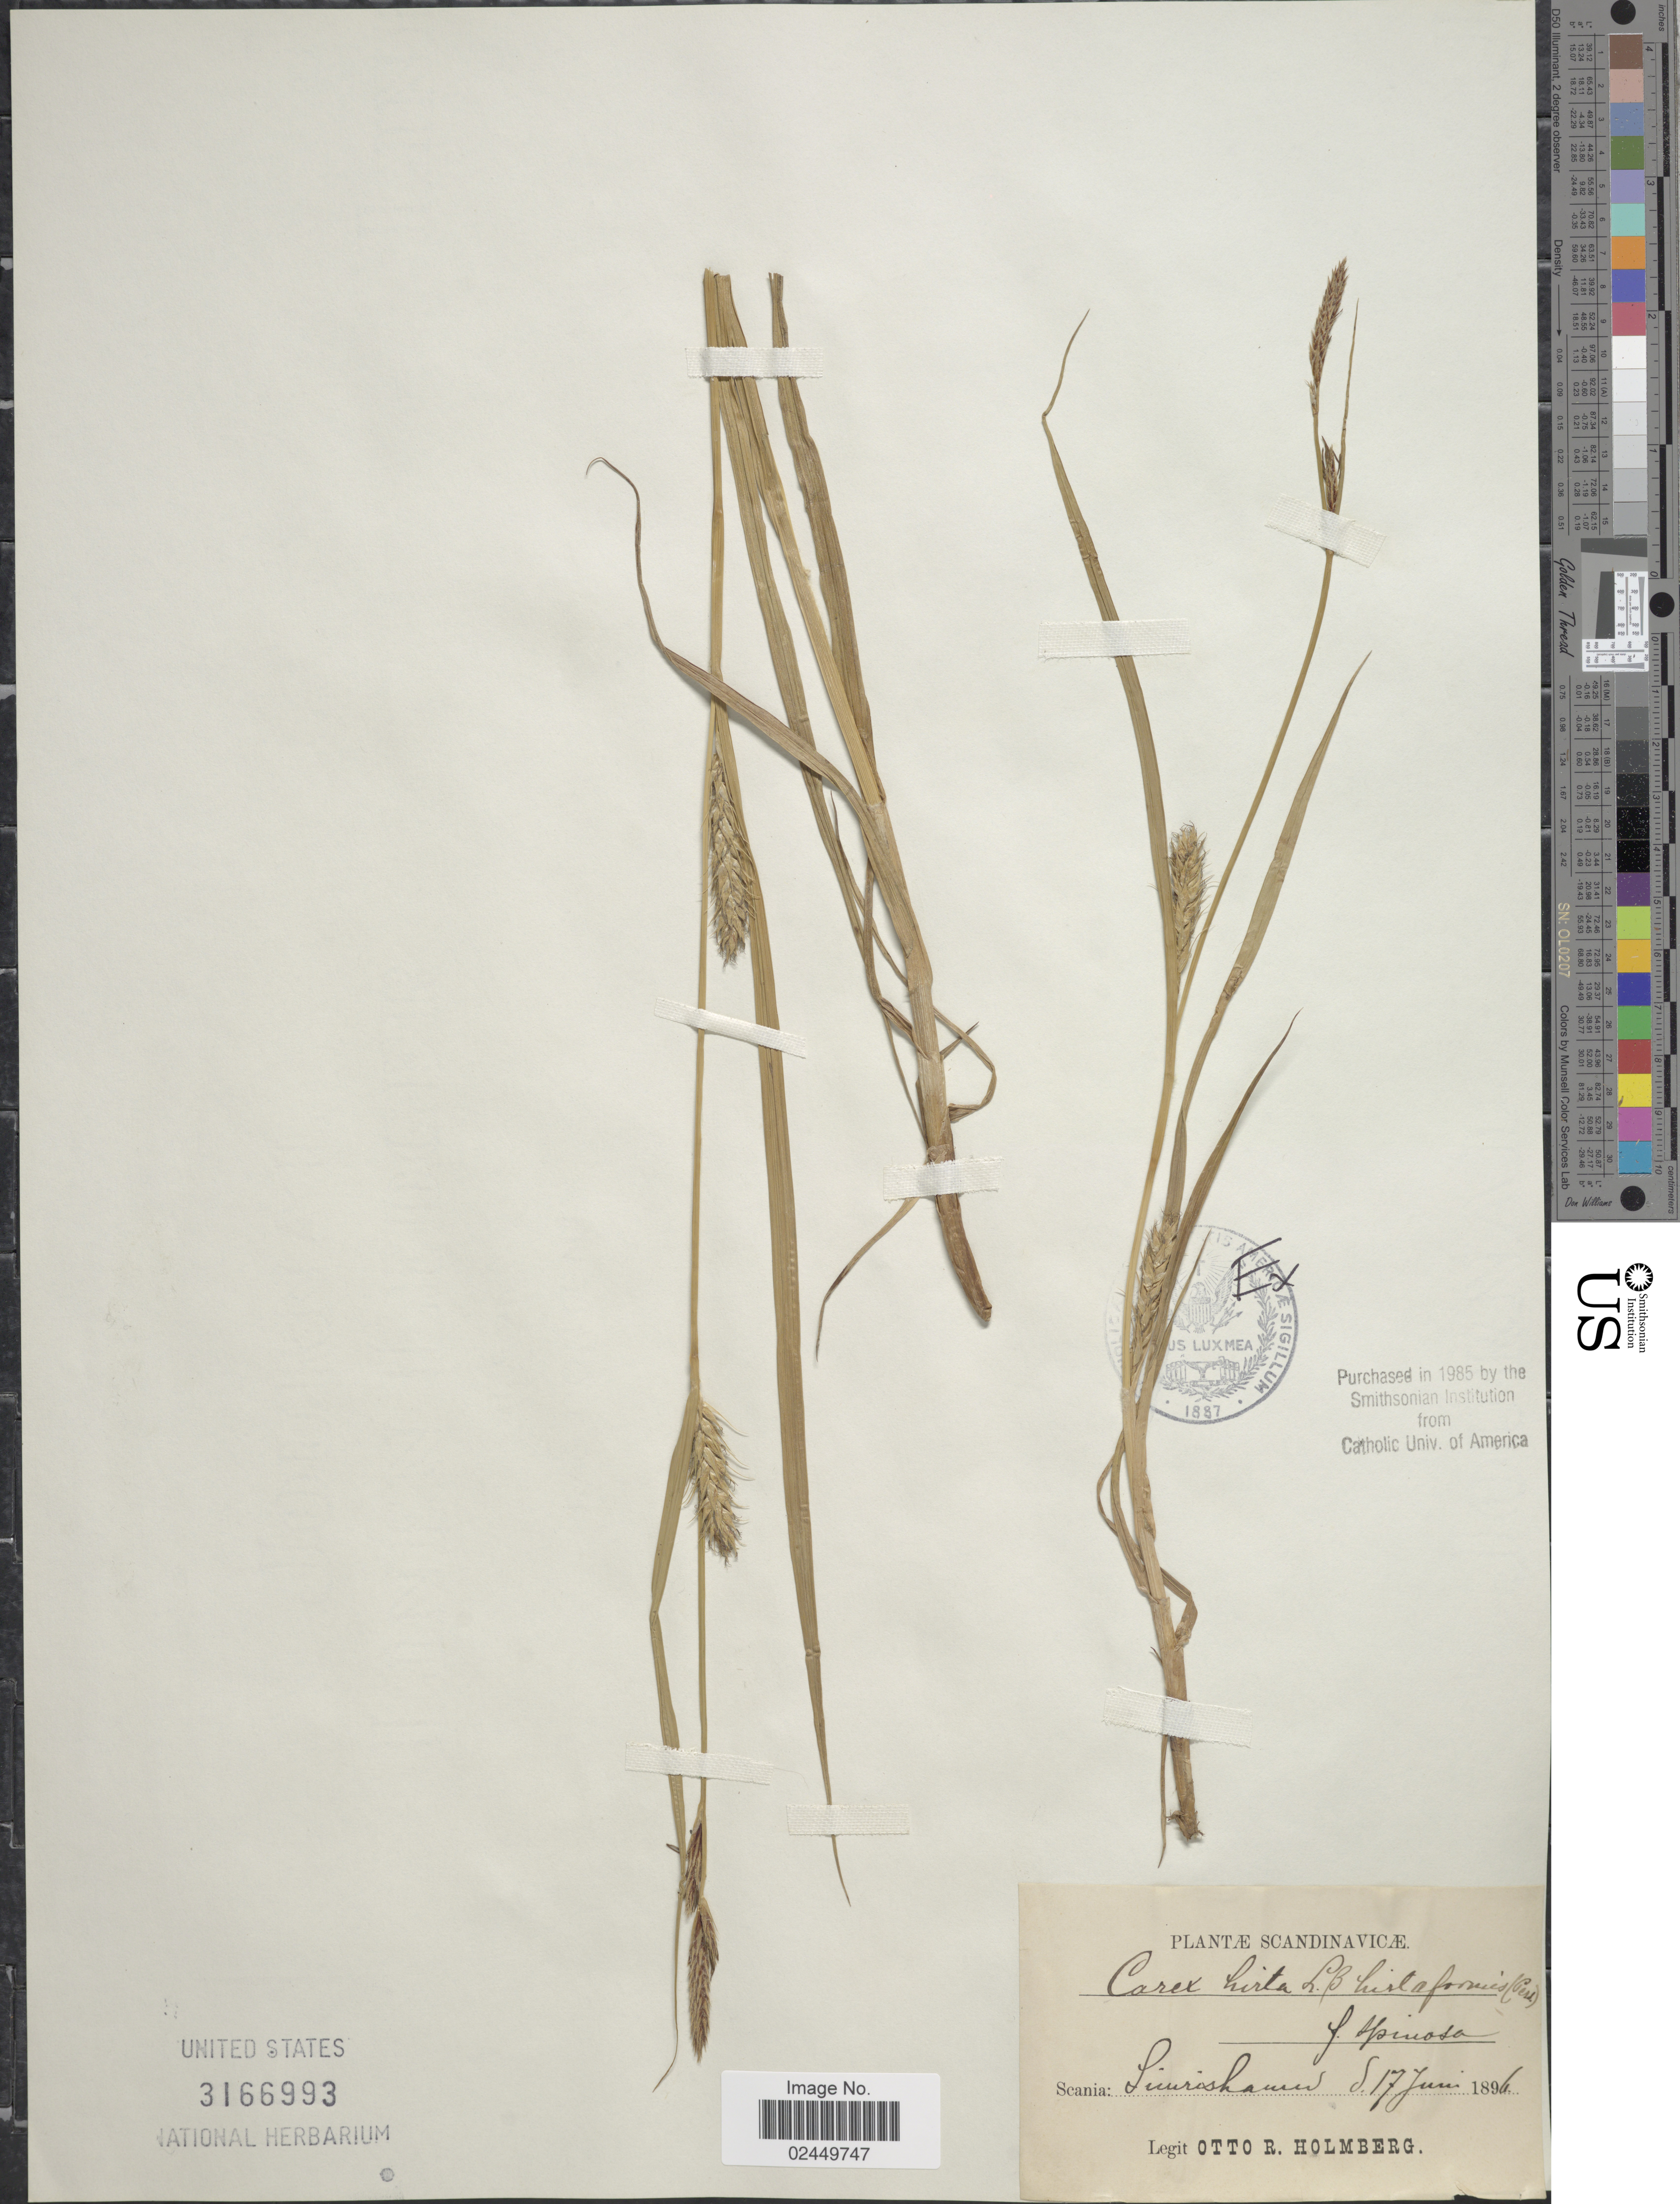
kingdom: Plantae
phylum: Tracheophyta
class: Liliopsida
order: Poales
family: Cyperaceae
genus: Carex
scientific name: Carex hirta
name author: L.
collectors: O. Holmberg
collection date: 1896-06-17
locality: Scania: Suiriskaum [interpreted] Scandinavicae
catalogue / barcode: US 3166993